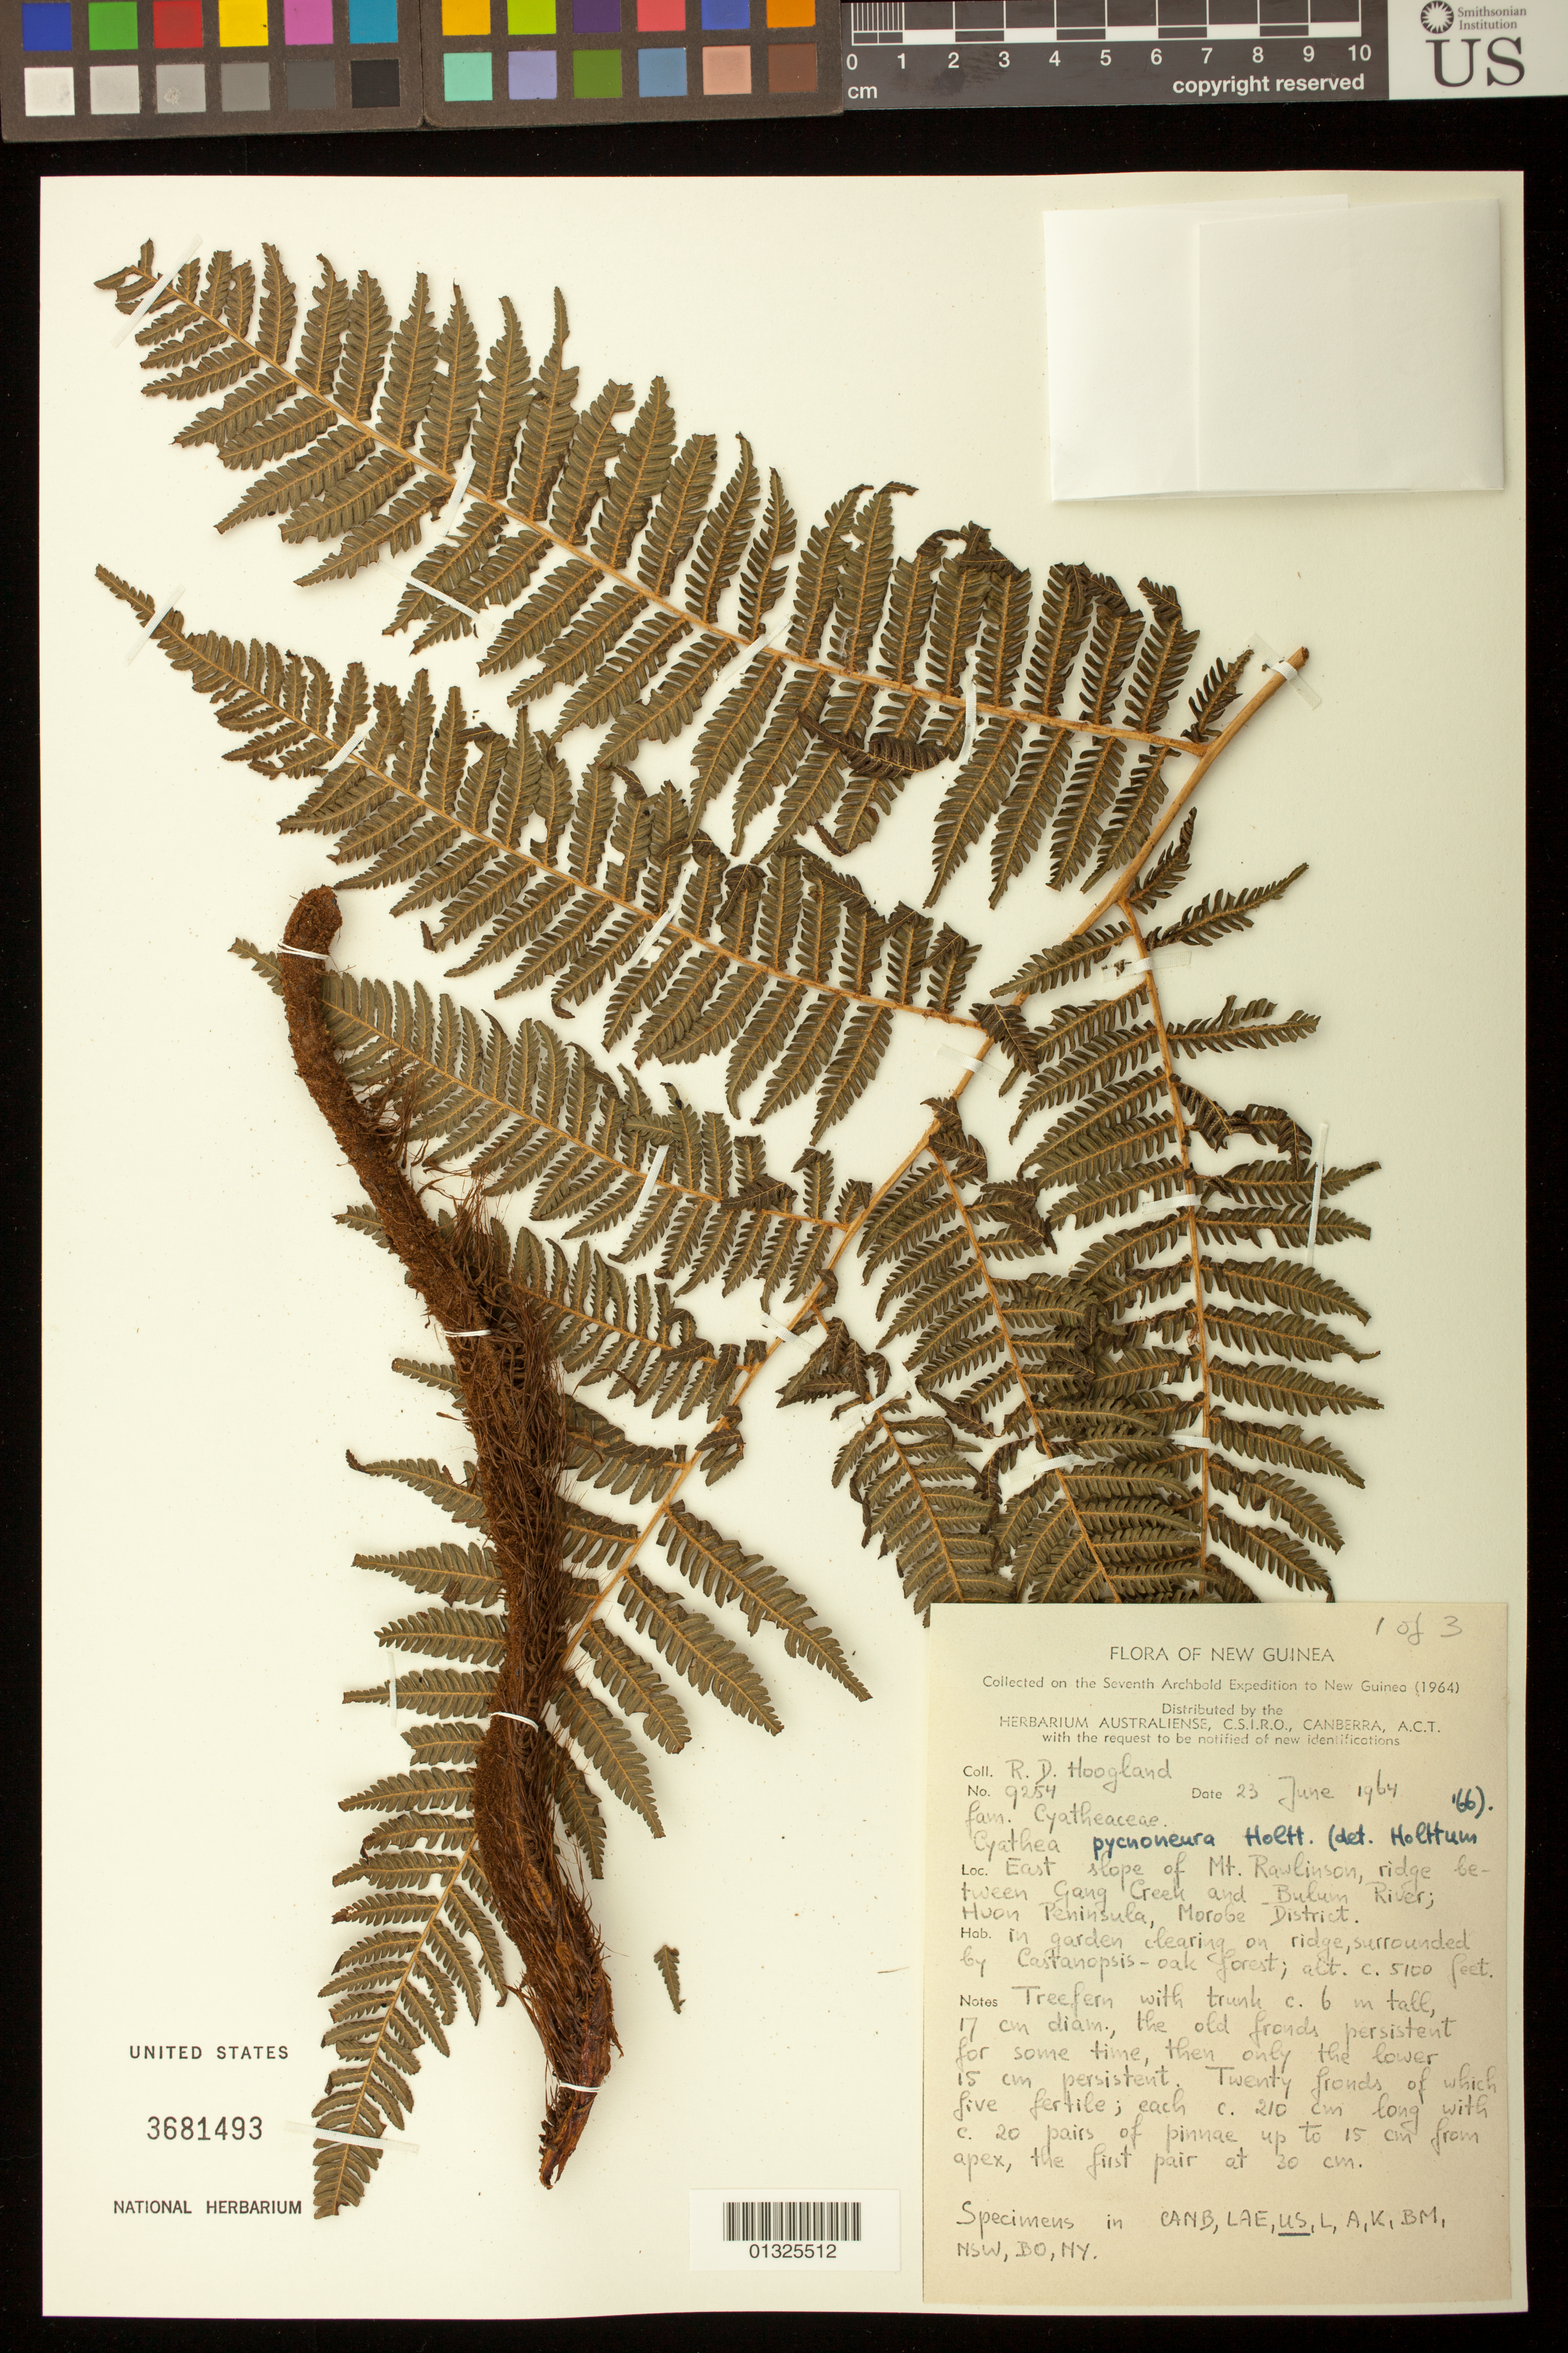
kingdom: Plantae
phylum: Tracheophyta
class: Polypodiopsida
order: Cyatheales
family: Cyatheaceae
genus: Cyathea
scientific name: Cyathea pycnoneura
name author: Holttum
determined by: Holttum, Richard E.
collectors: R. D. Hoogland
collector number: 9254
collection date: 1964-06-23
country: Papua New Guinea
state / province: Morobe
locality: East slope of Mt. Rawlinson, ridge between Gang Creek and Bulum Rivers, Huon Peninsula, Morobe District.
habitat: in garden clearing on ridge, surrounded by Castanopsis-oak forest.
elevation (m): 1554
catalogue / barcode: US 3681493